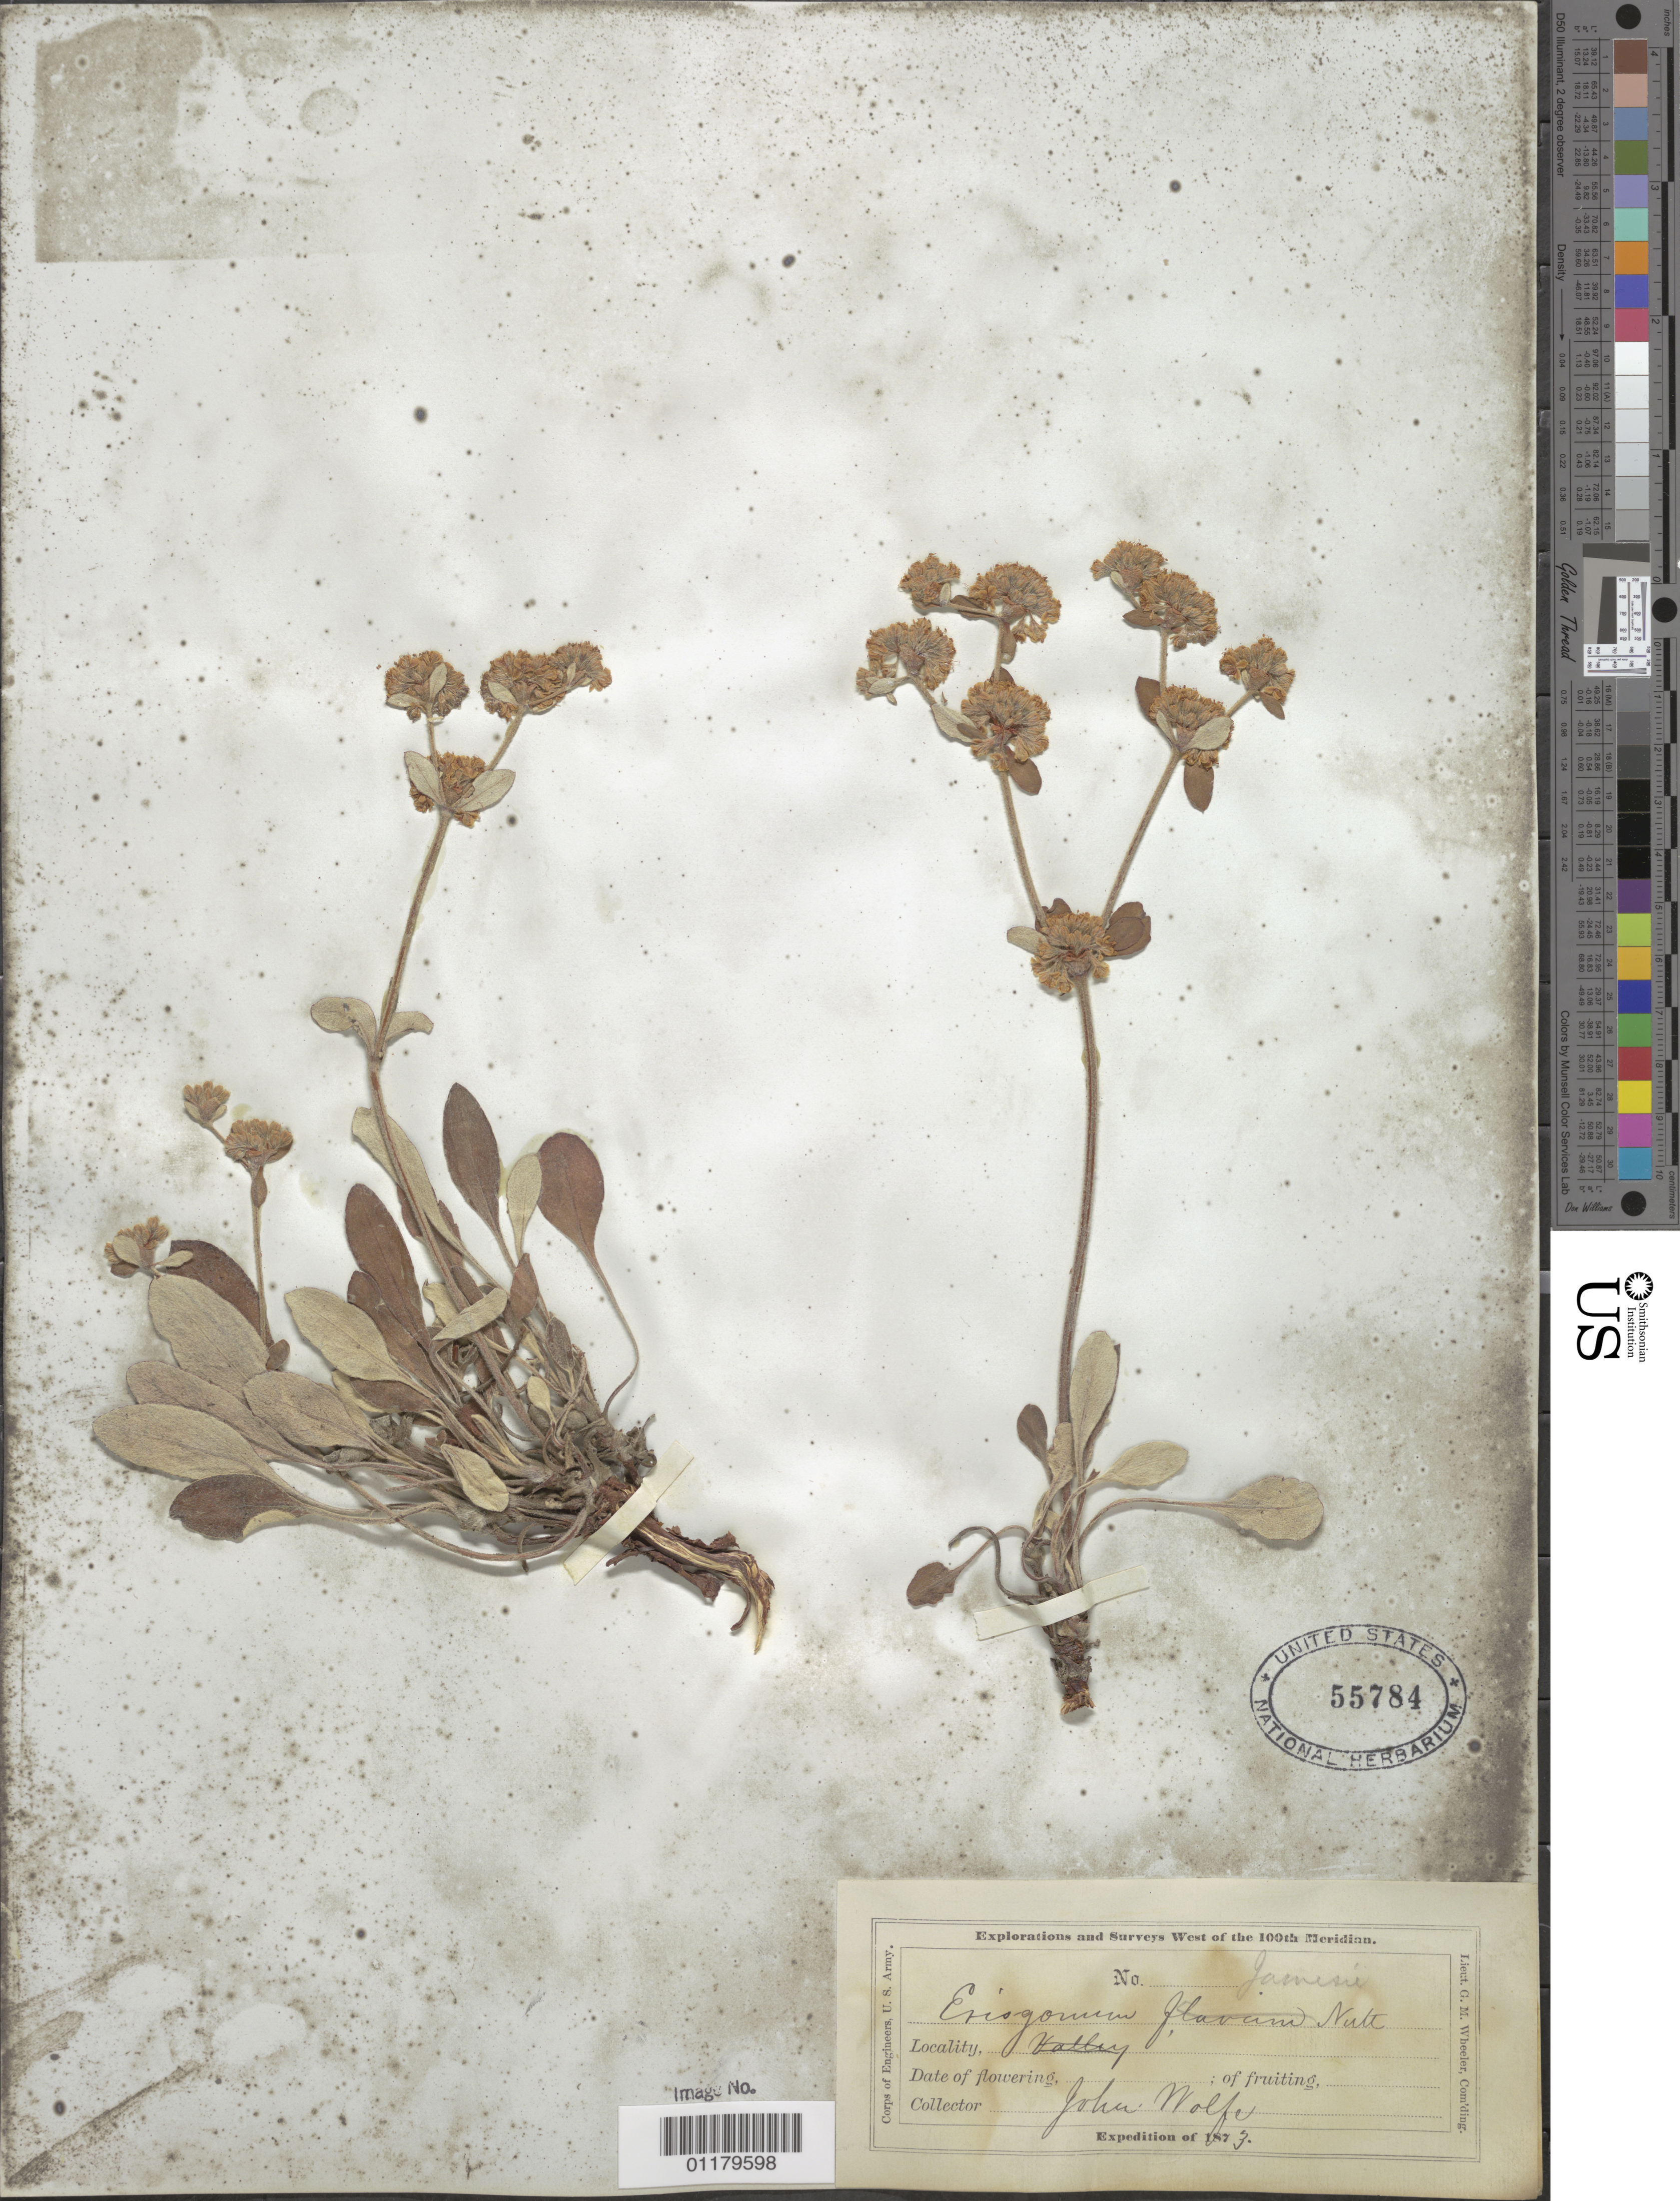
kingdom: Plantae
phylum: Tracheophyta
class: Magnoliopsida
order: Caryophyllales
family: Polygonaceae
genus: Eriogonum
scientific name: Eriogonum jonesii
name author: S. Watson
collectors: J. Wolf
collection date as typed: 1873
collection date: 1873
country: United States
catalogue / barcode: US 55784